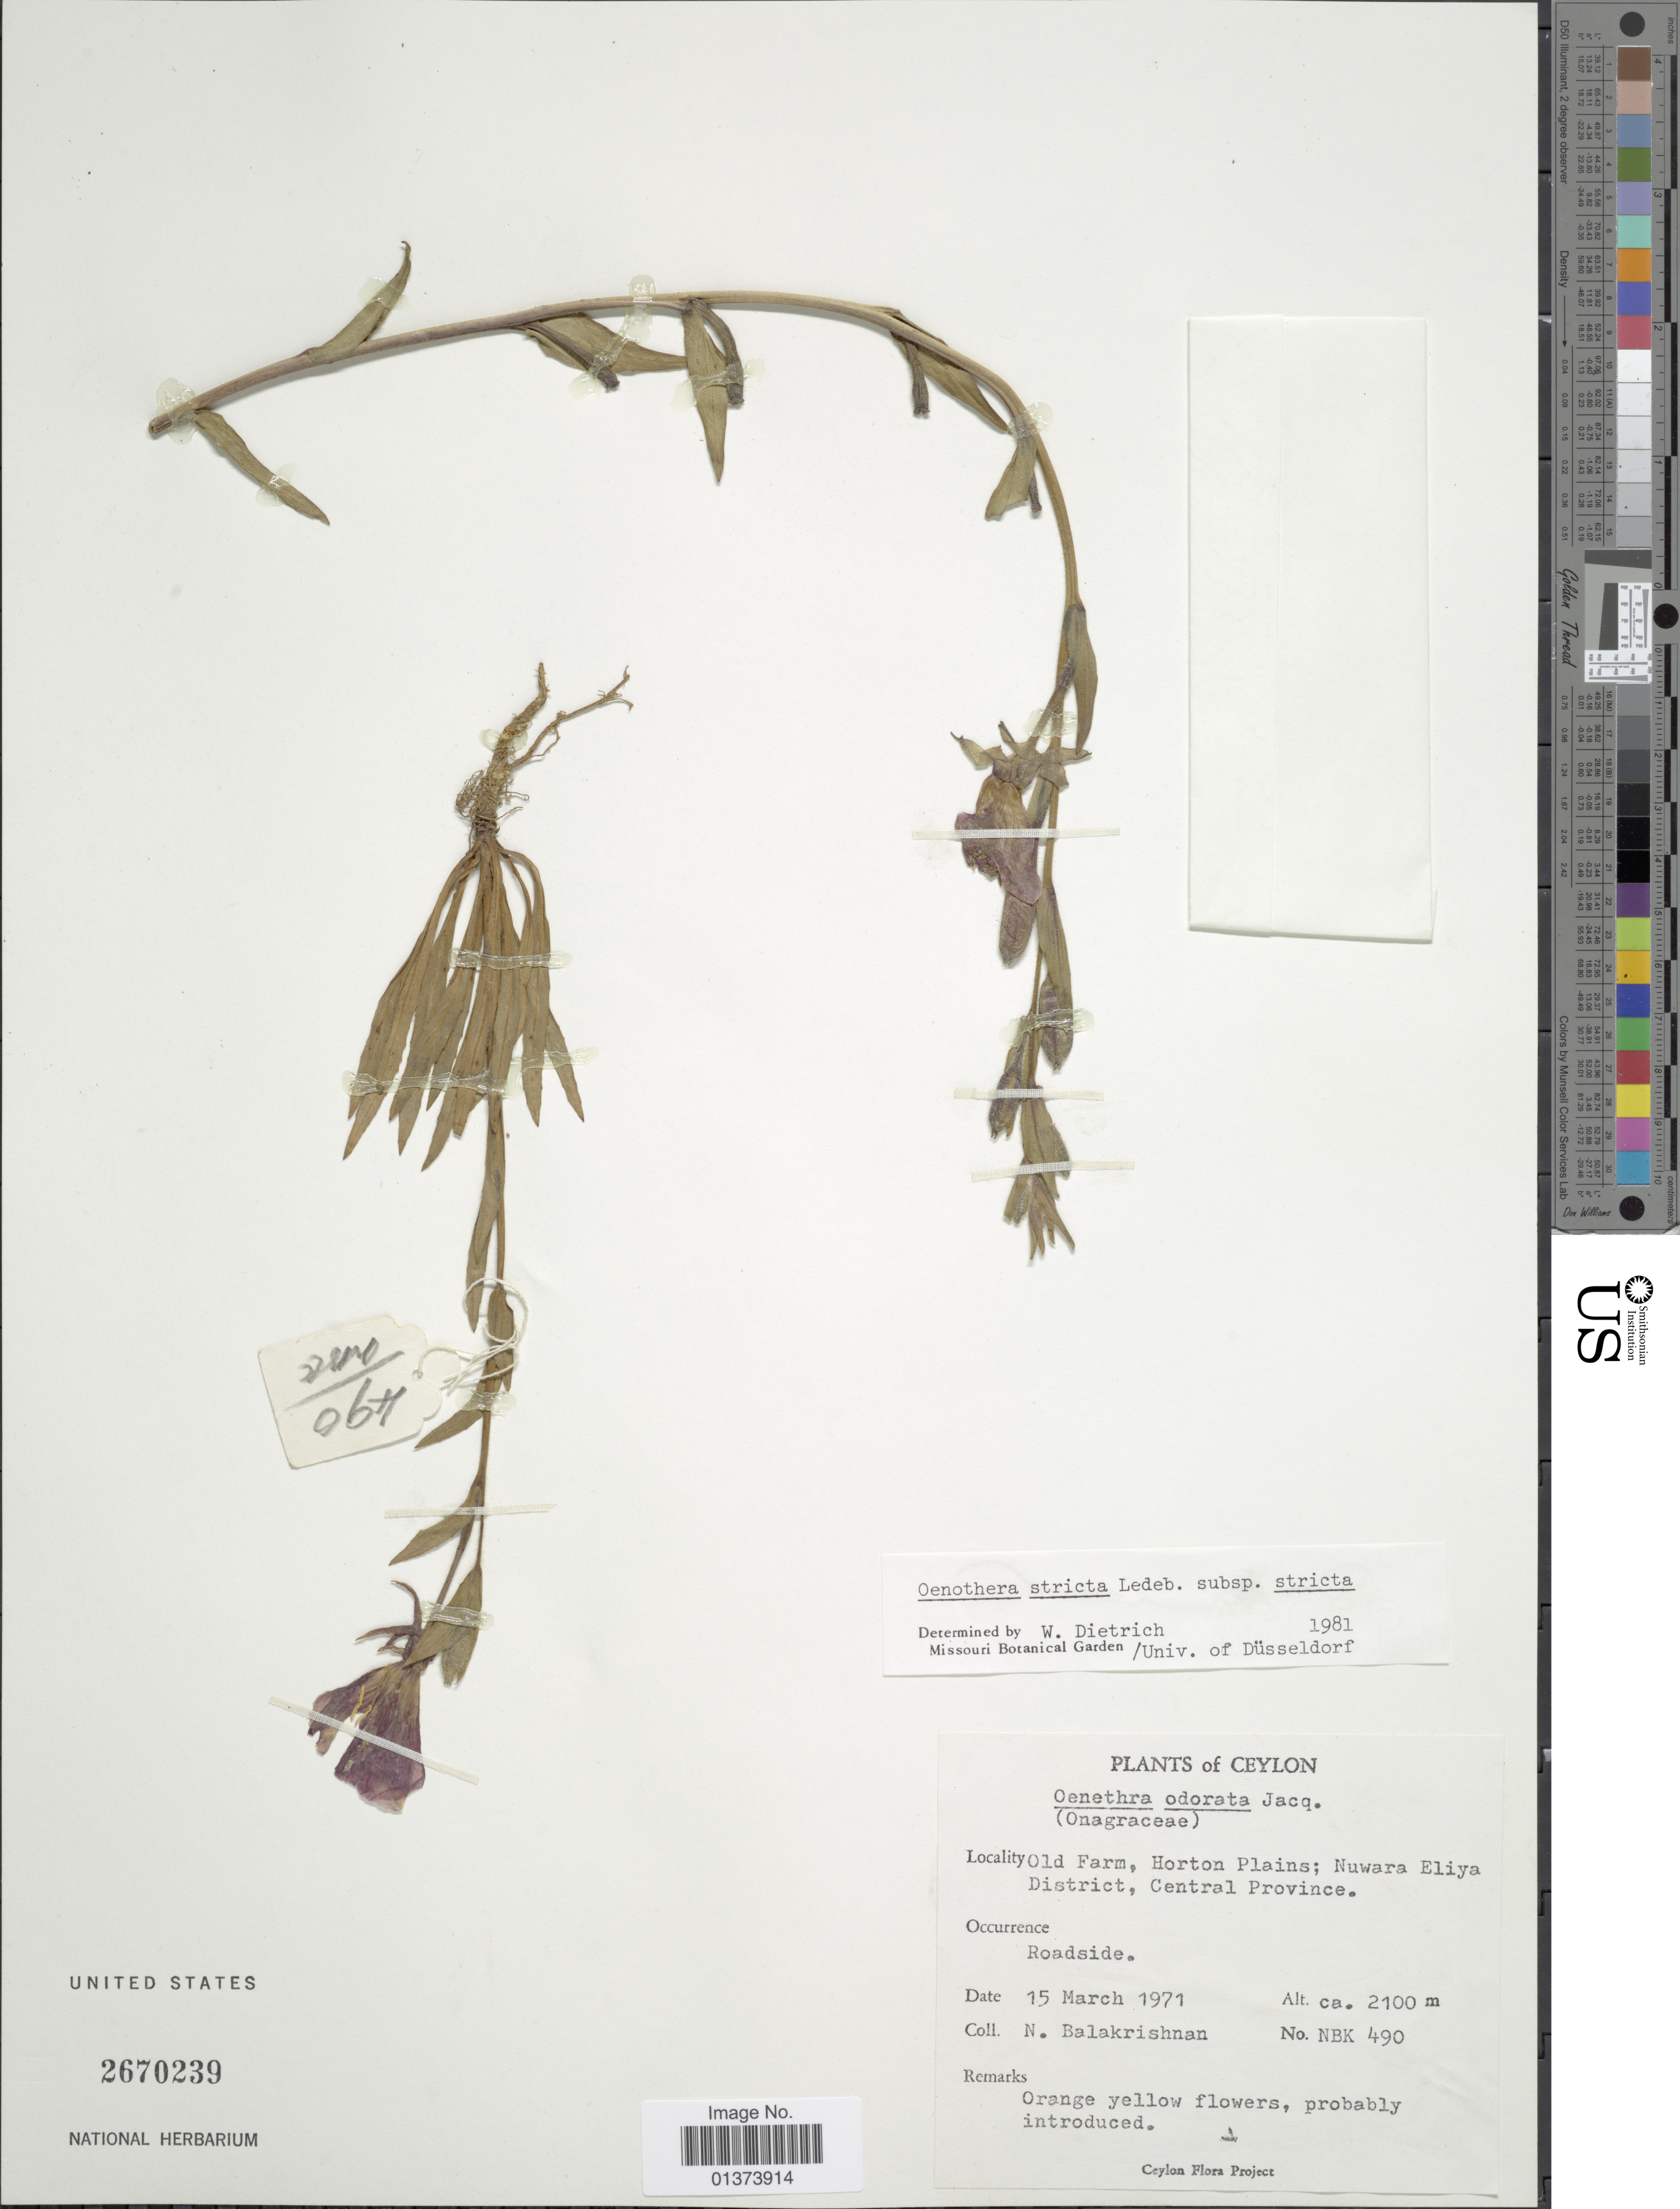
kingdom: Plantae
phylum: Tracheophyta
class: Magnoliopsida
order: Myrtales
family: Onagraceae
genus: Oenothera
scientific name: Oenothera stricta subsp. stricta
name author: Ledeb. ex Link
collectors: N. Balakrishnan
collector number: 490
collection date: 1971-03-15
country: Sri Lanka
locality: Ceylon. Old Farm, Horton Plains; Nuwara Eliya District, Central Province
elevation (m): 2100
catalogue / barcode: US 2670239